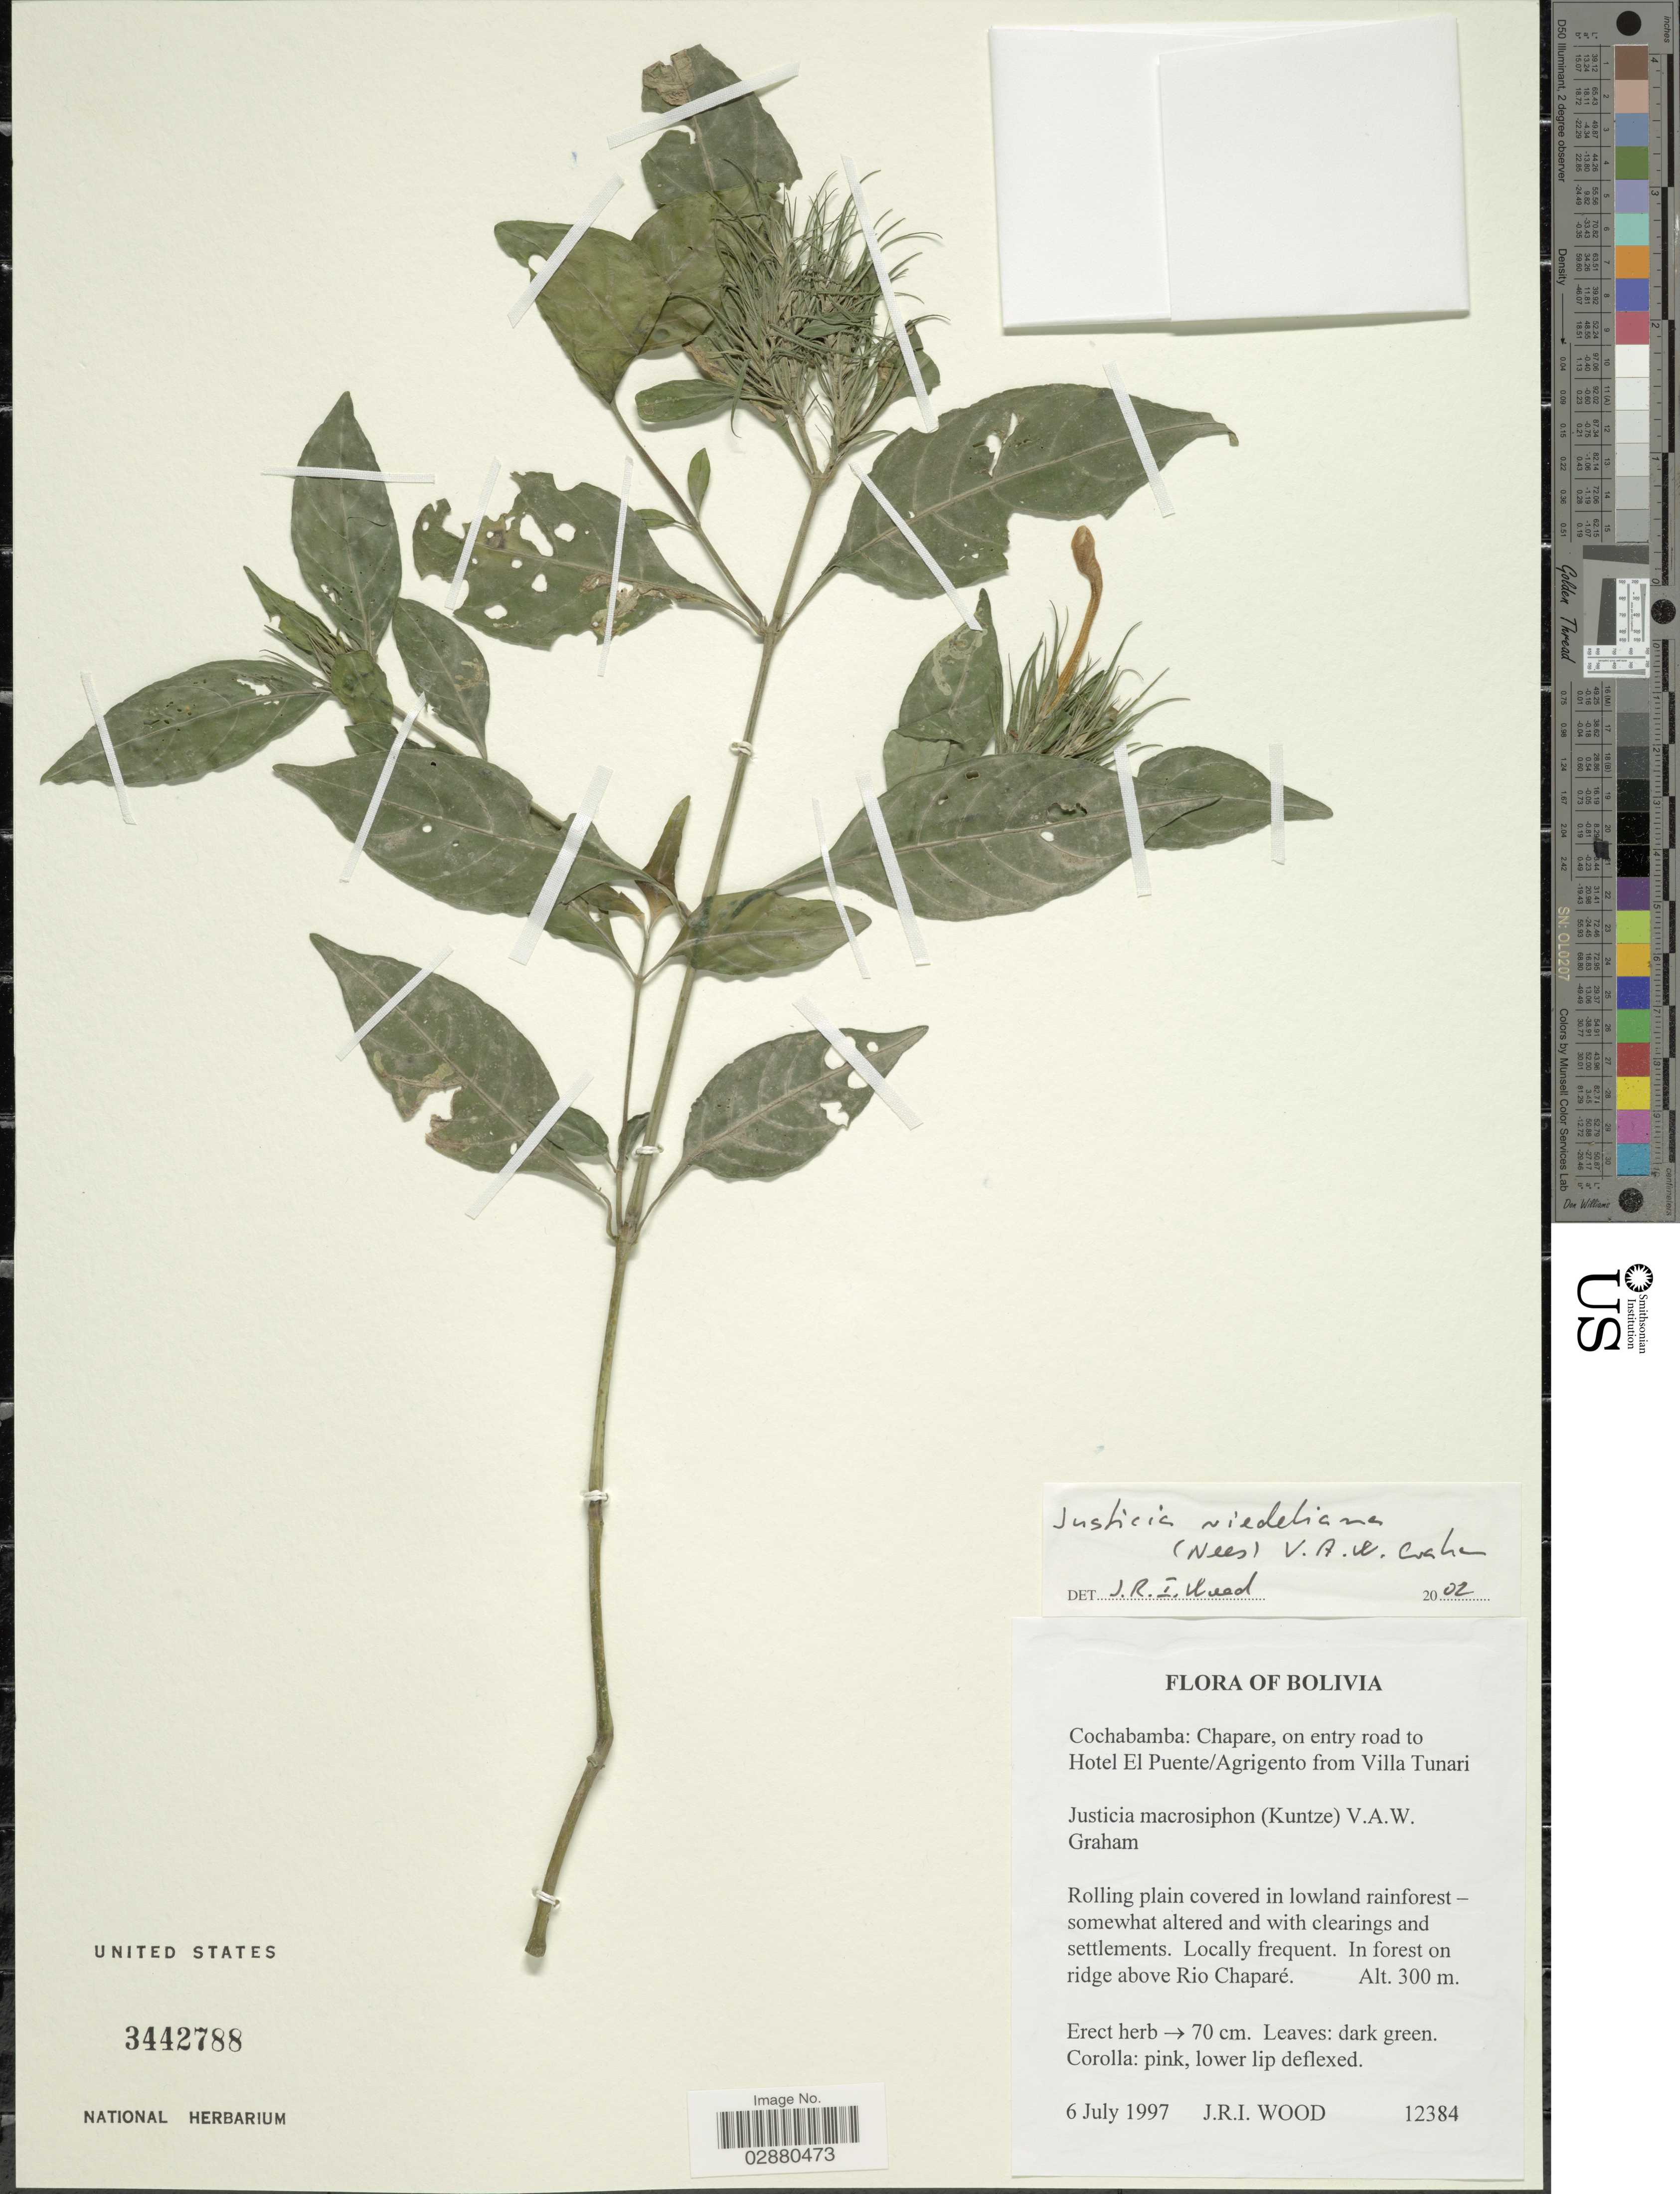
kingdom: Plantae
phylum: Tracheophyta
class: Magnoliopsida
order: Lamiales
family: Acanthaceae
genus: Justicia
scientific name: Justicia riedeliana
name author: (Nees) V.A.W. Graham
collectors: J. R. I. Wood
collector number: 12384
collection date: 1997-07-06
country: Bolivia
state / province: Cochabamba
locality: Chapare, on entry road to Hotel El Puente/Agrigento from Villa Tunari. In forest on ridge above Rio Chaparé.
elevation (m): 300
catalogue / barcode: US 3442788